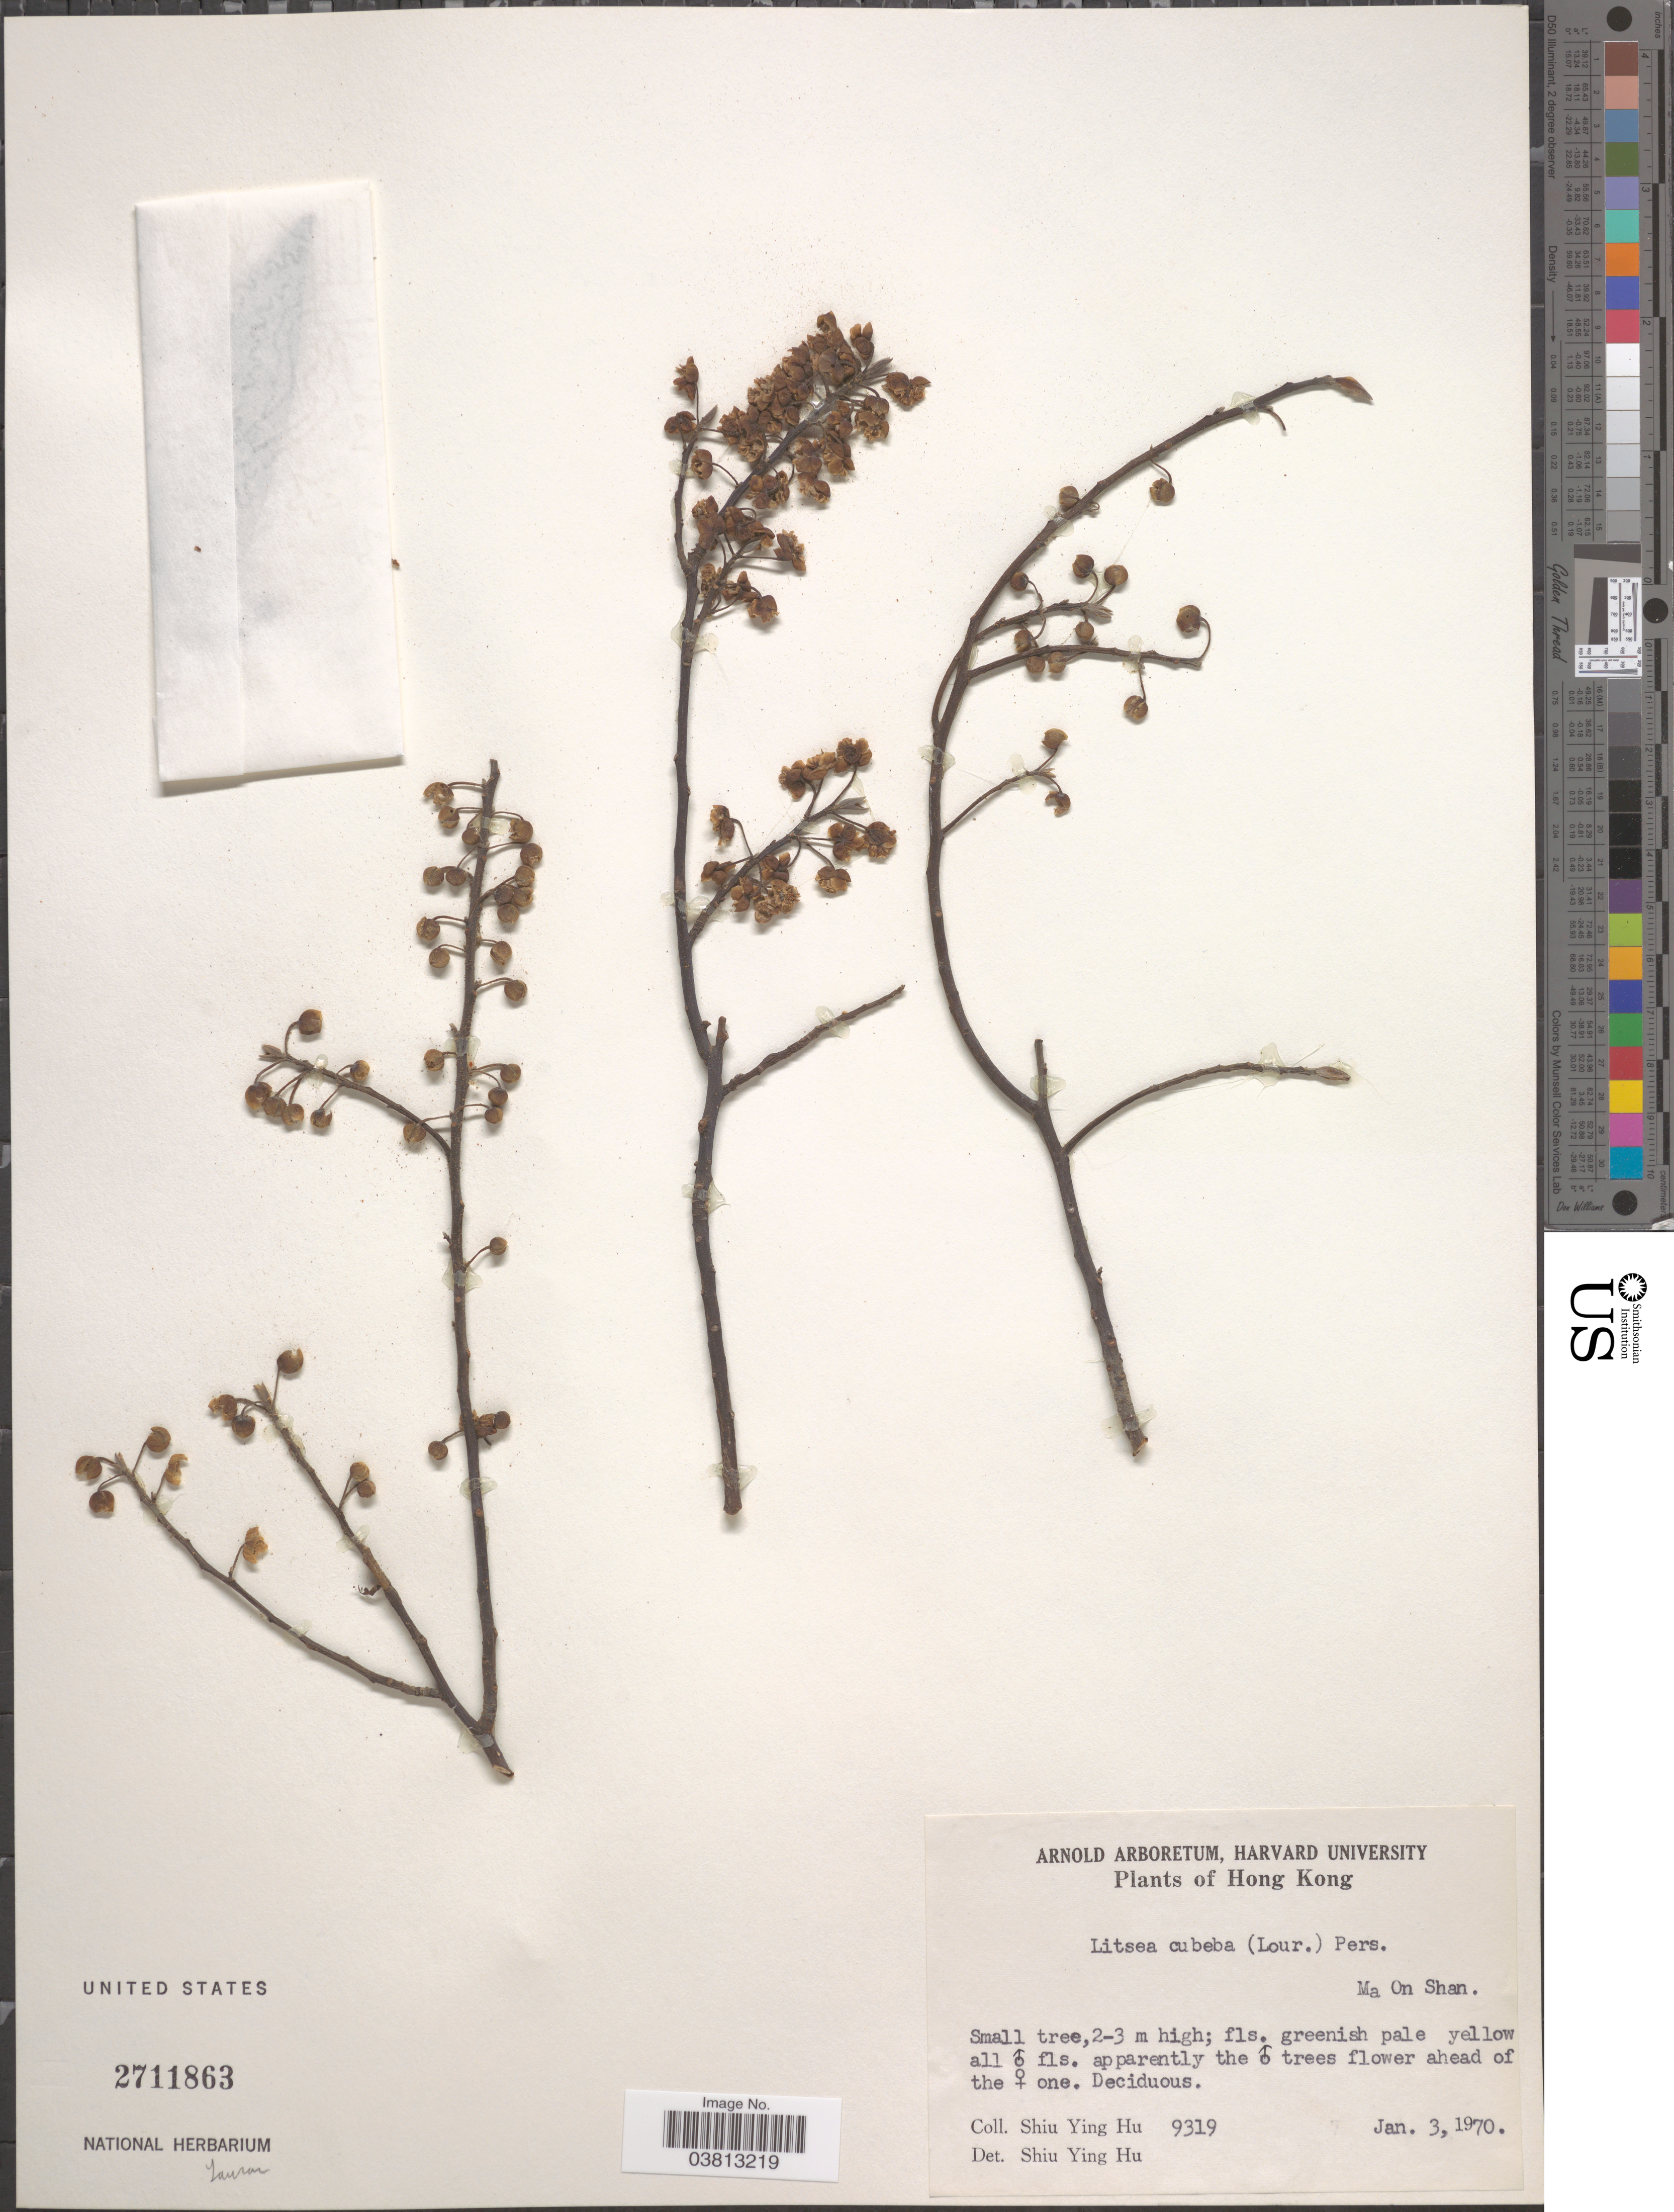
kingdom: Plantae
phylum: Tracheophyta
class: Magnoliopsida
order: Laurales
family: Lauraceae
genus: Litsea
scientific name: Litsea cubeba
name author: (Lour.) Pers.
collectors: S. Y. Hu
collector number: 9319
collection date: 1970-01-03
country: China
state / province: Hong Kong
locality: Ma On Shan.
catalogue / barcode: US 2711863